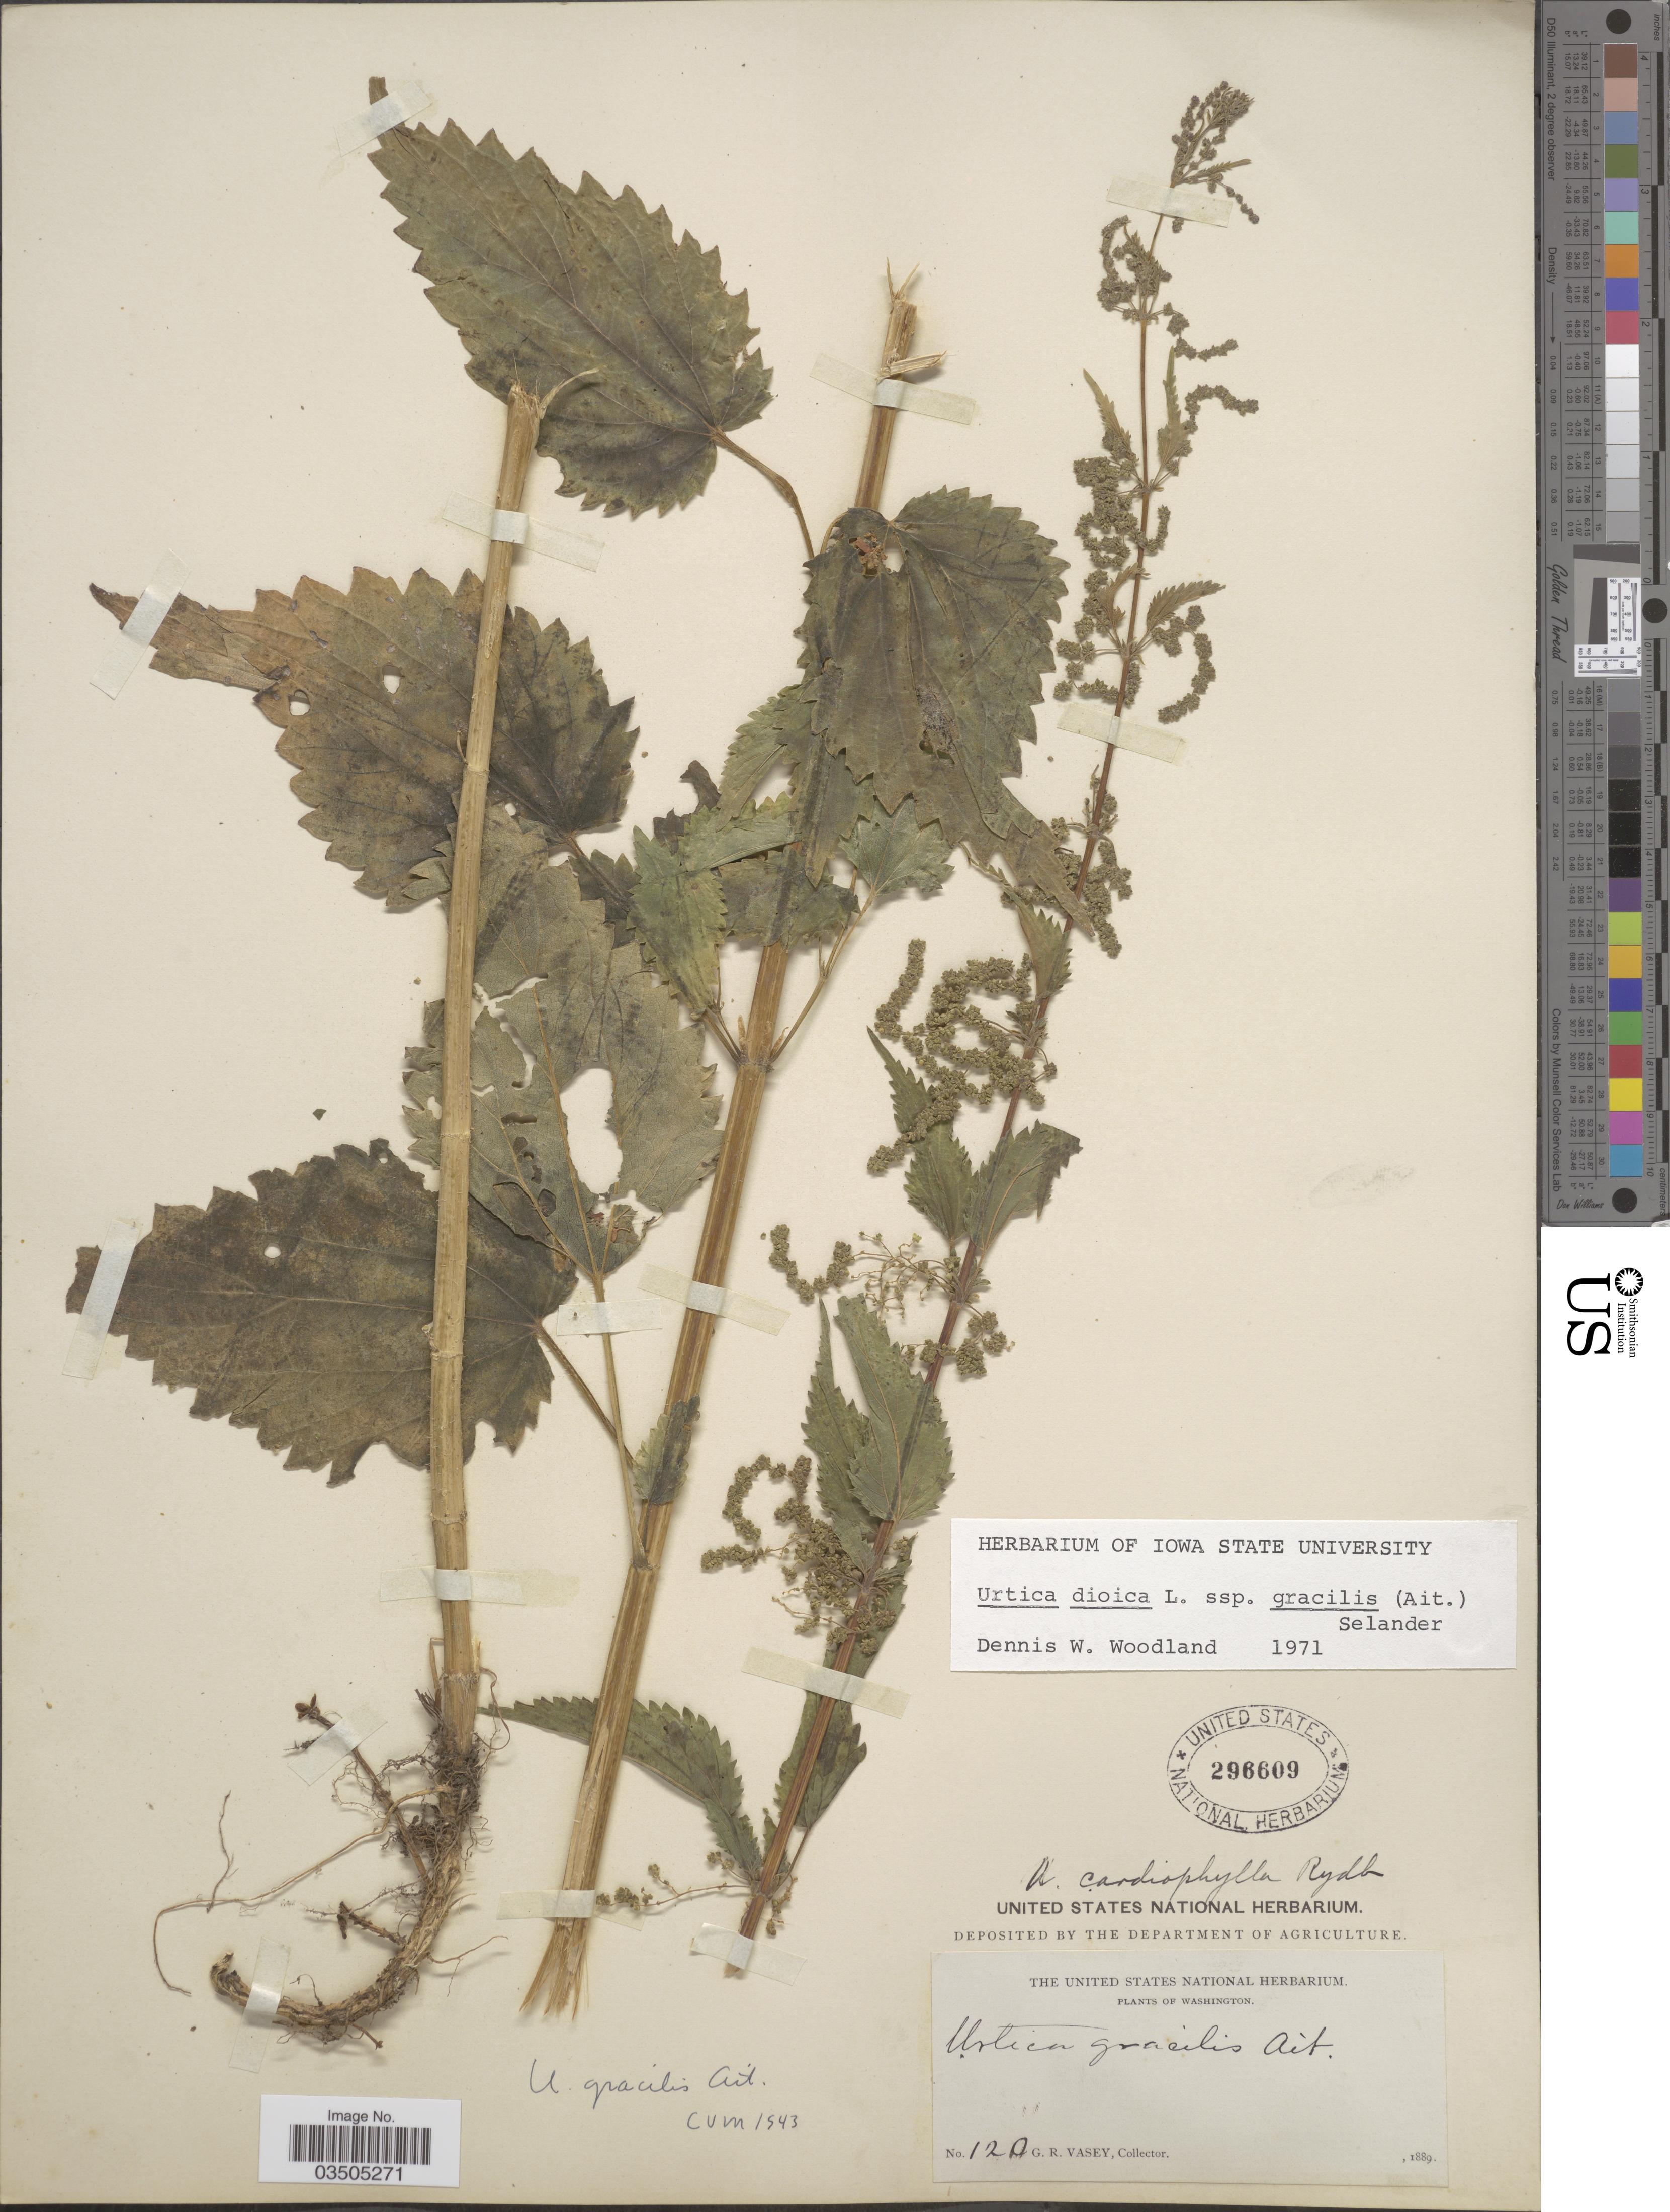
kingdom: Plantae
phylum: Tracheophyta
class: Magnoliopsida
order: Rosales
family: Urticaceae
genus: Urtica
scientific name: Urtica dioica subsp. gracilis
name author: L.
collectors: G. R. Vasey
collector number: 120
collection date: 1889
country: United States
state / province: Washington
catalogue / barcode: US 296609